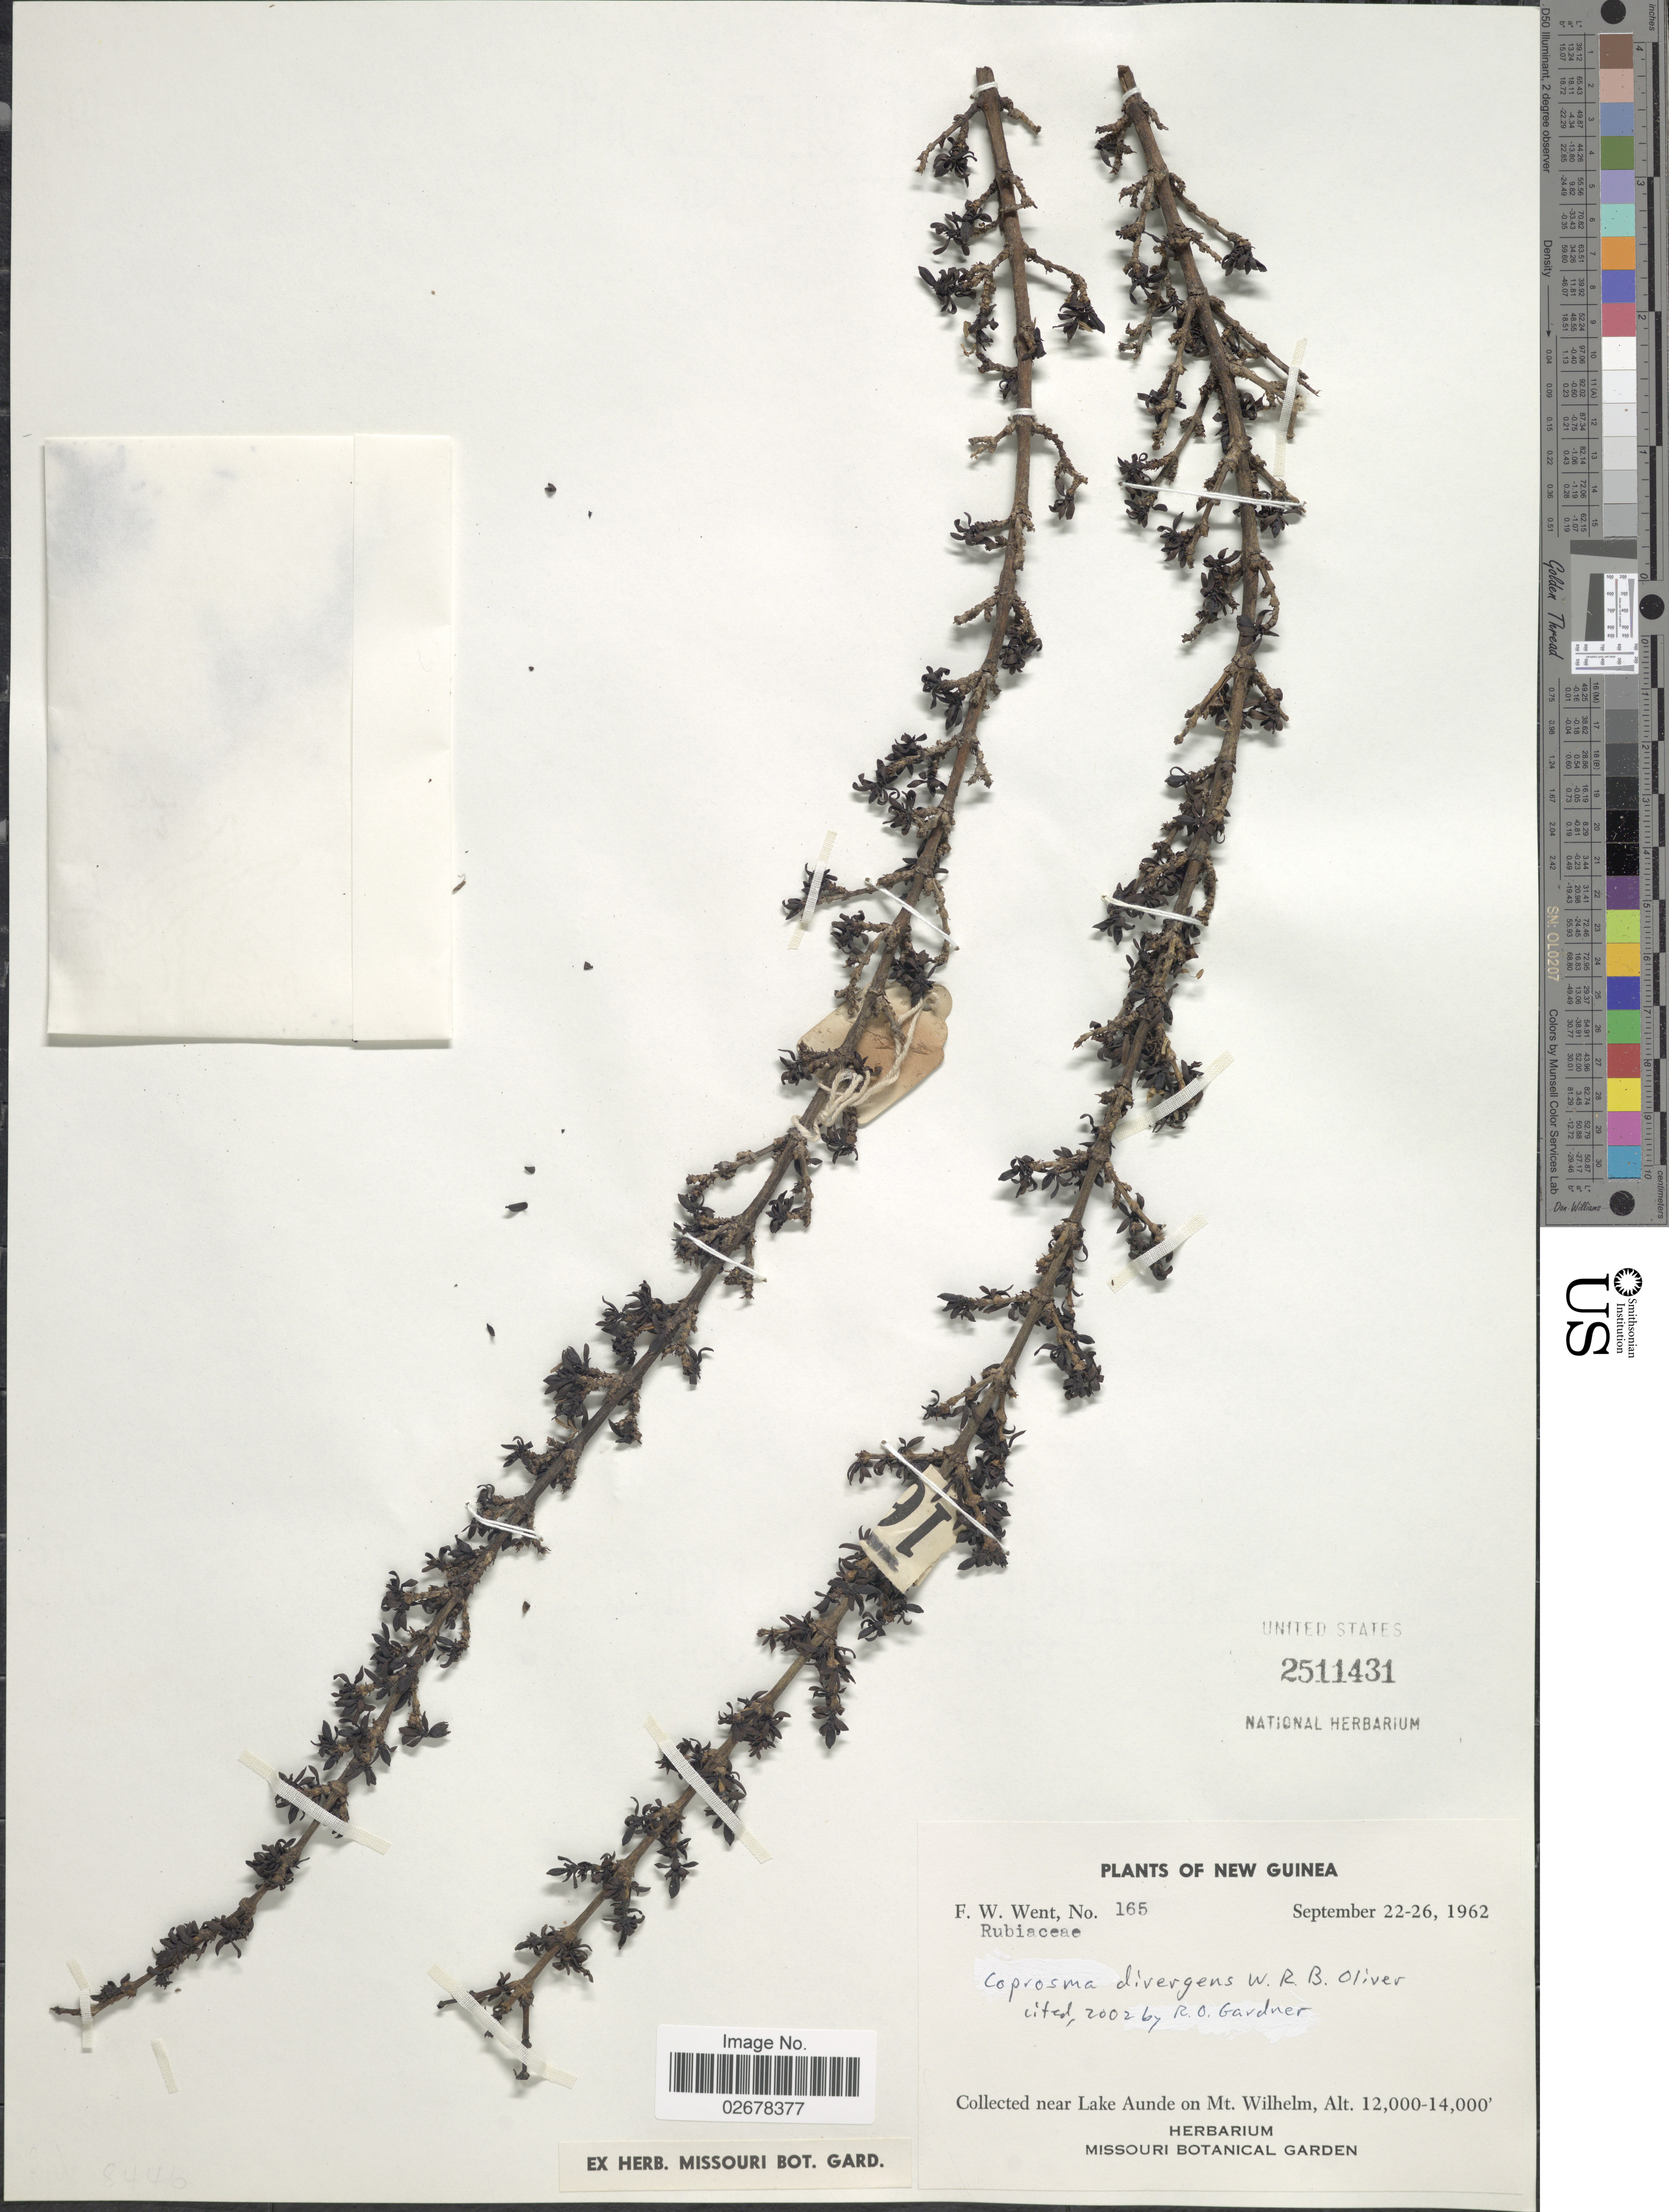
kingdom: Plantae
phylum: Tracheophyta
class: Magnoliopsida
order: Gentianales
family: Rubiaceae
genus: Coprosma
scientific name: Coprosma divergens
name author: W.R.B. Oliv.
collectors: F. W. Went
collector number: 165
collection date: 1962-09-22/1962-09-26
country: Papua New Guinea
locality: New Guinea, near Lake Aunde on Mt. Wilhelm.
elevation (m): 3658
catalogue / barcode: US 2511431